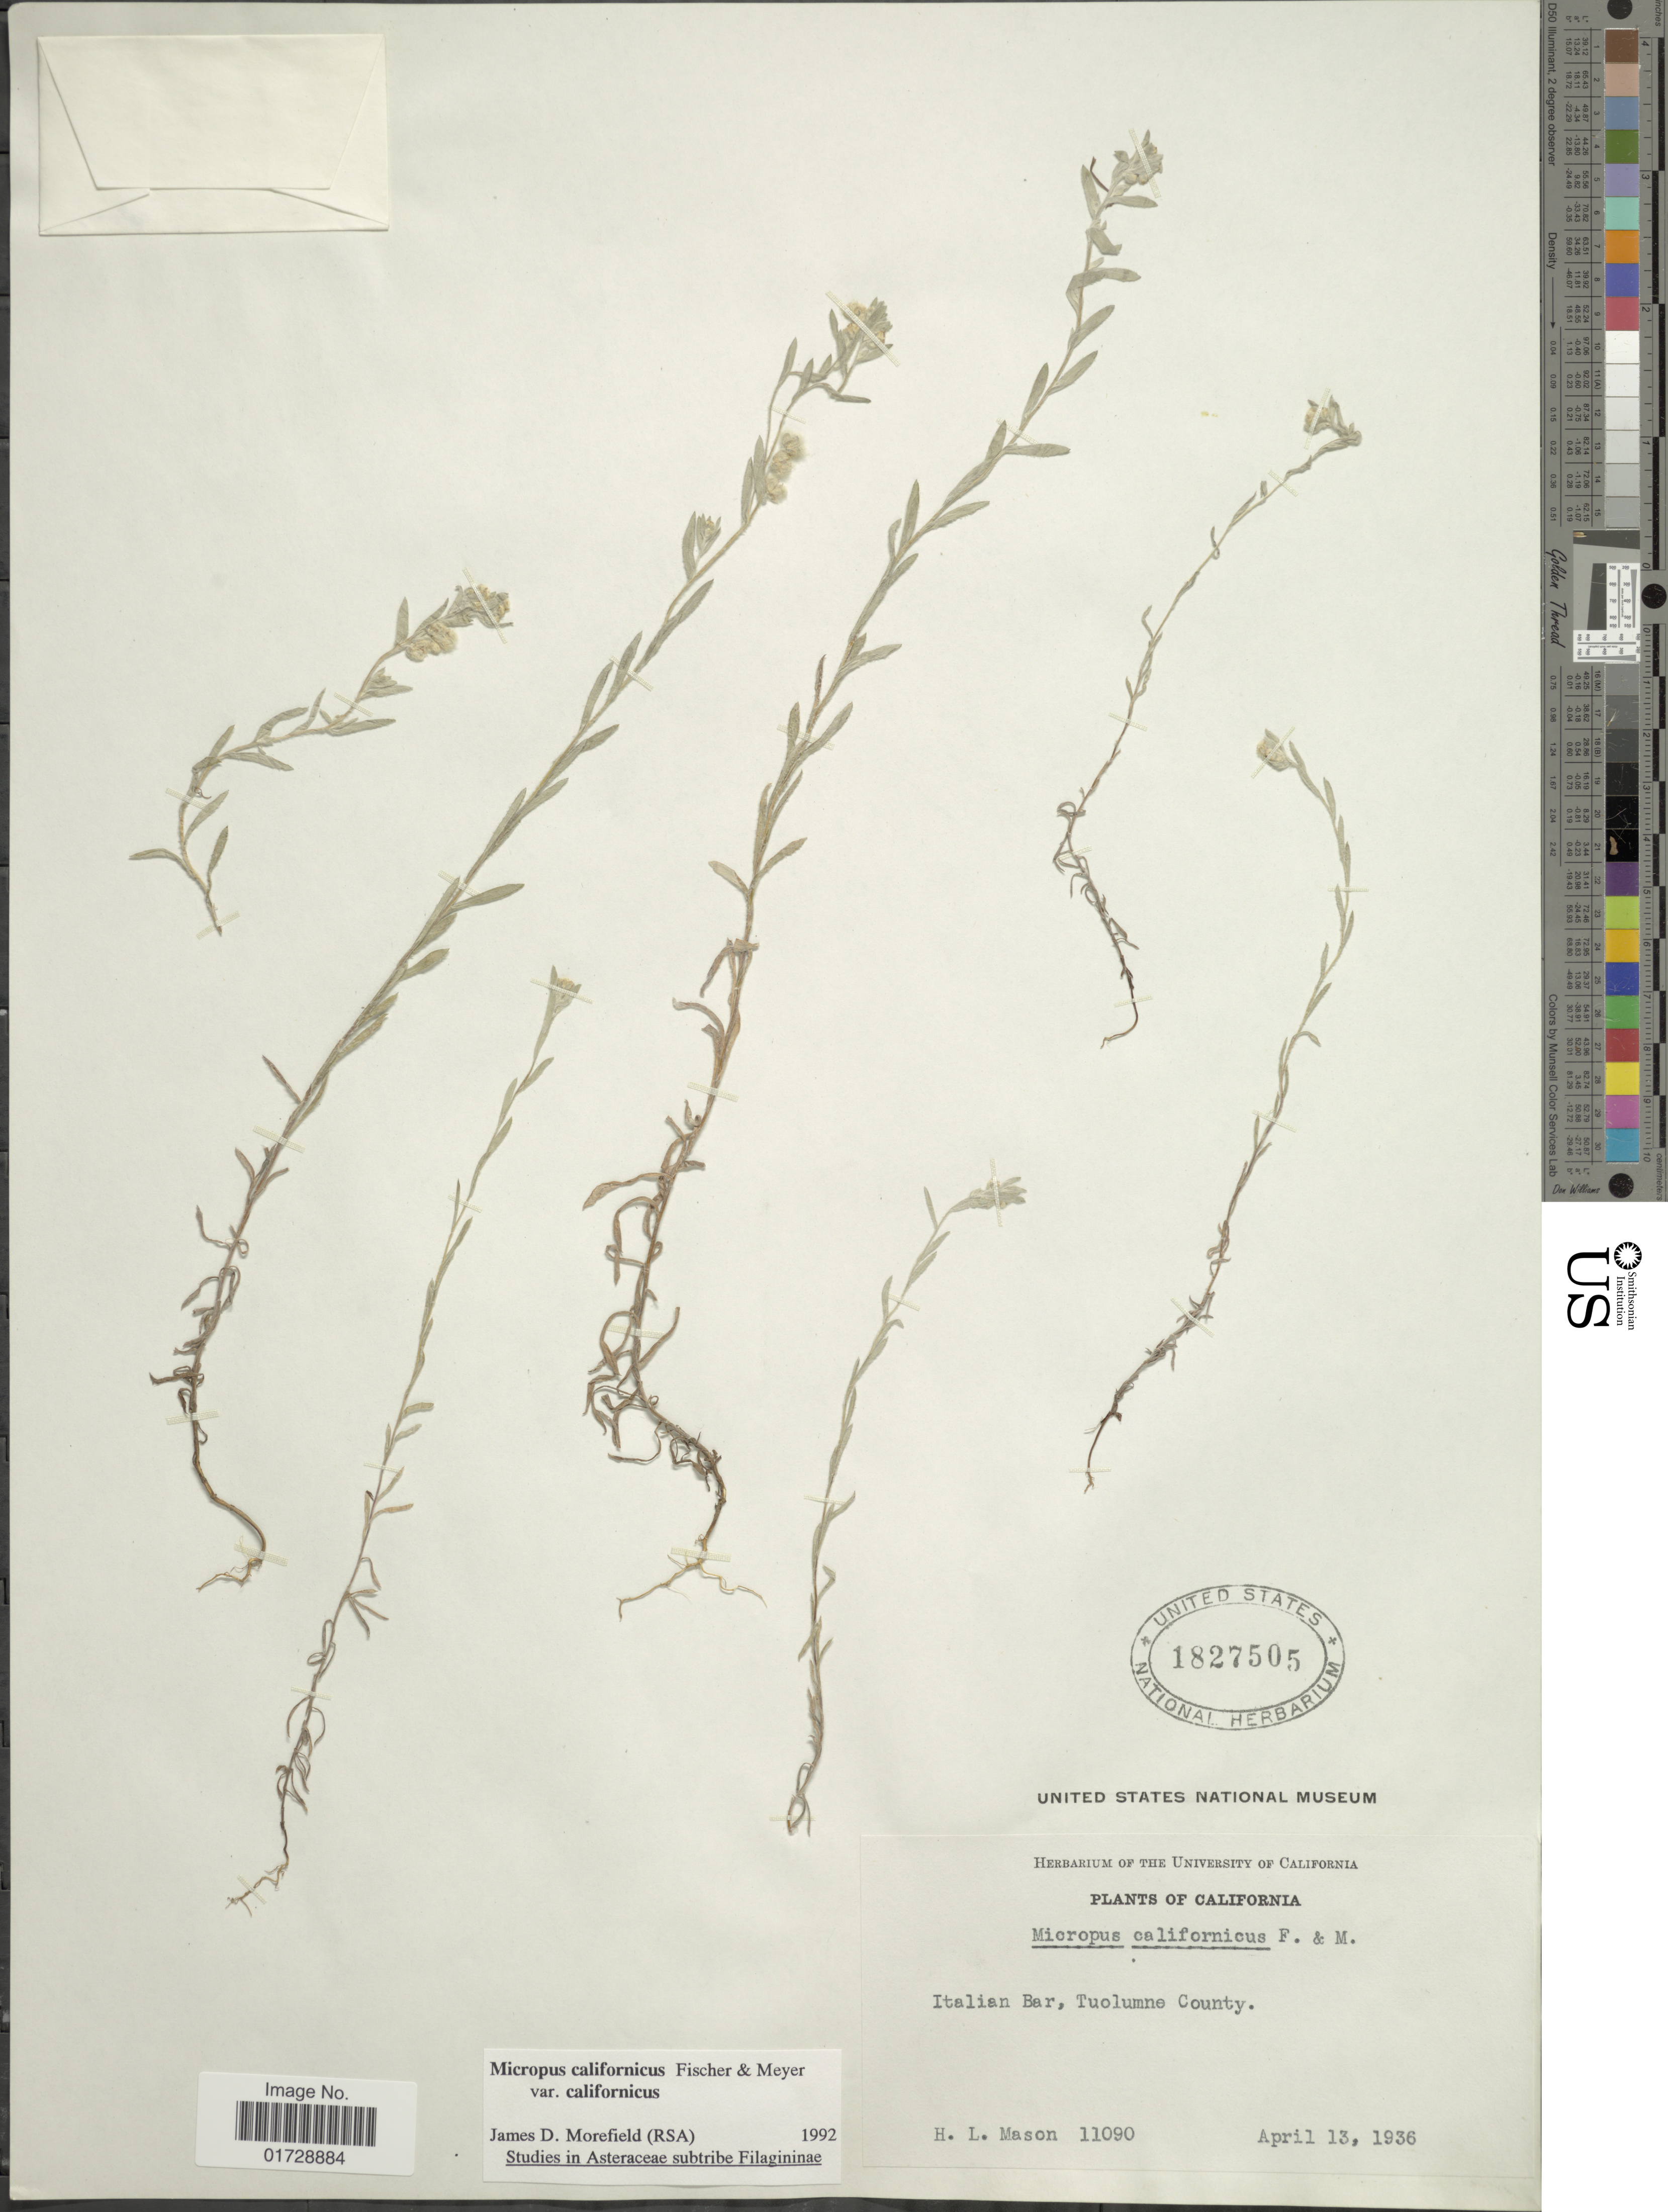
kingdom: Plantae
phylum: Tracheophyta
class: Magnoliopsida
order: Asterales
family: Asteraceae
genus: Micropus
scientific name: Micropus californicus var. californicus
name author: Fisch. & C.A. Mey.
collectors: H. L. Mason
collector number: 11090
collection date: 1936-04-13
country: United States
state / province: California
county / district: Tuolumne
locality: Italian Bar, Tuolumne County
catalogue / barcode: US 1827505